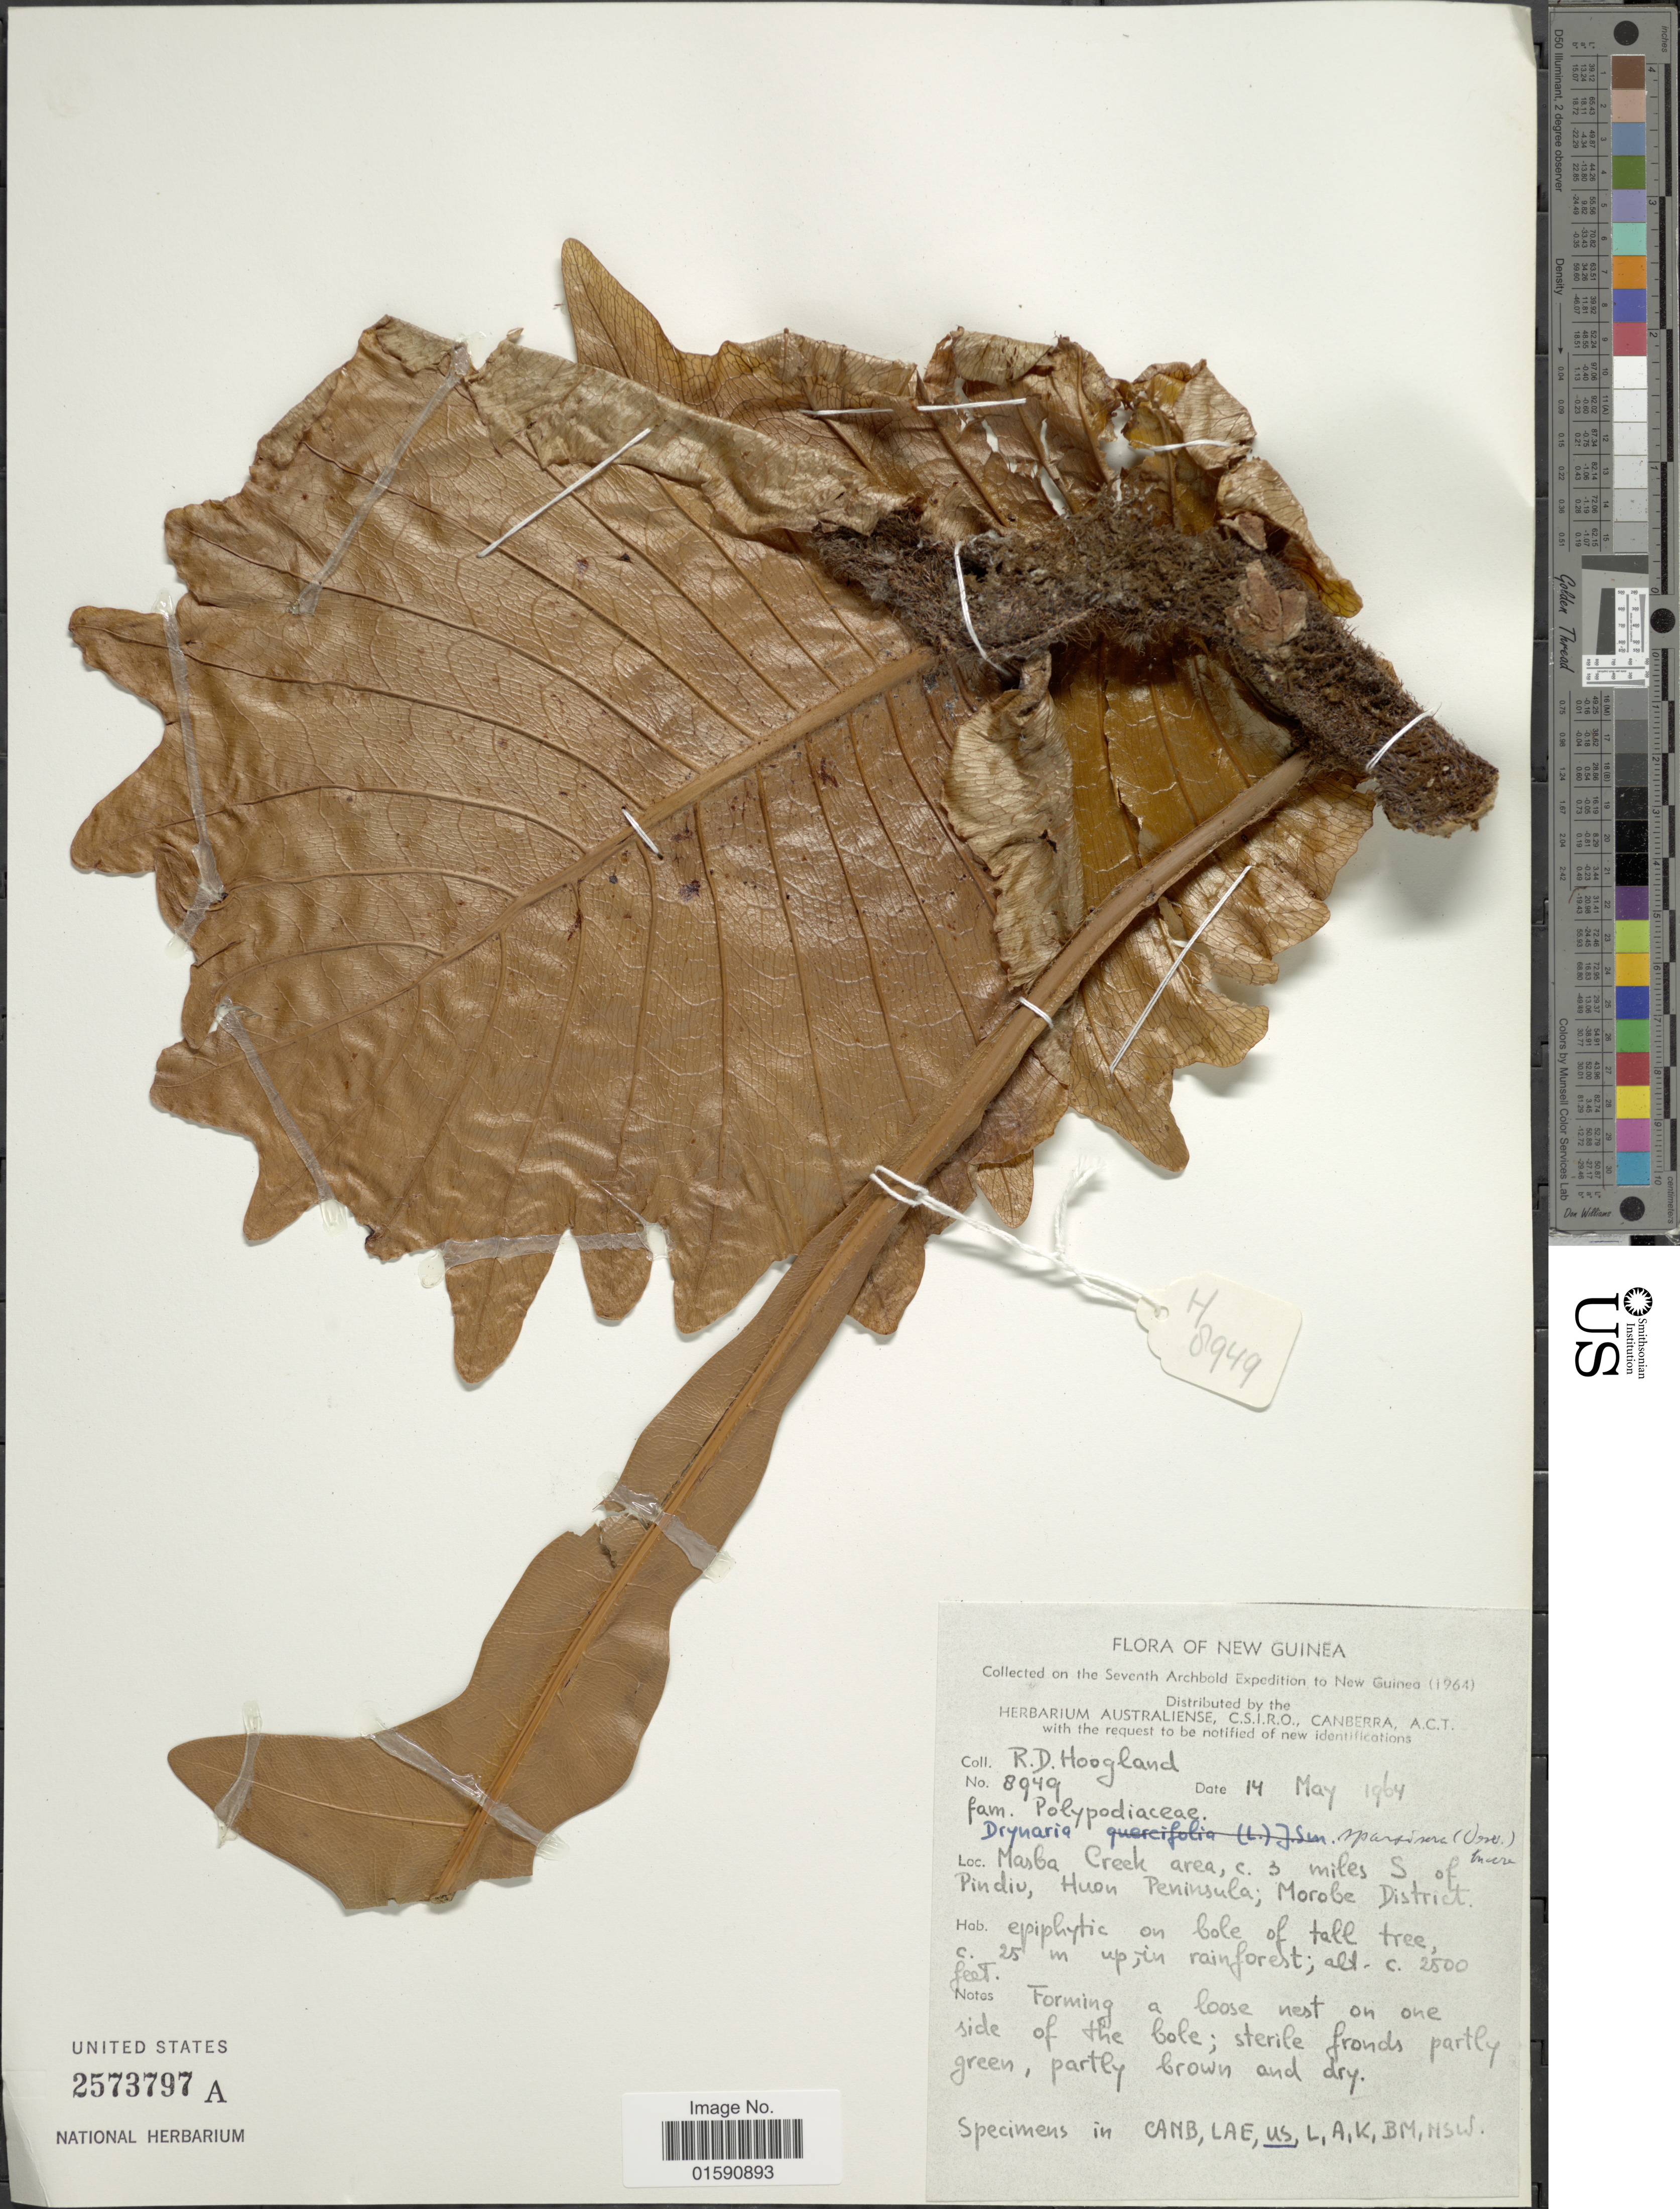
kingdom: Plantae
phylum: Tracheophyta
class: Polypodiopsida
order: Polypodiales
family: Polypodiaceae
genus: Drynaria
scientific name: Drynaria sparsisora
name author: (Desu.) T. Moore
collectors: R. D. Hoogland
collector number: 8949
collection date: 1964-05-14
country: Papua New Guinea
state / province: Morobe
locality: Masba Creek area, 3 miles S of Pindiv, Huon Peninsula, Morobe District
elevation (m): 762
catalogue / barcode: US 2573797A